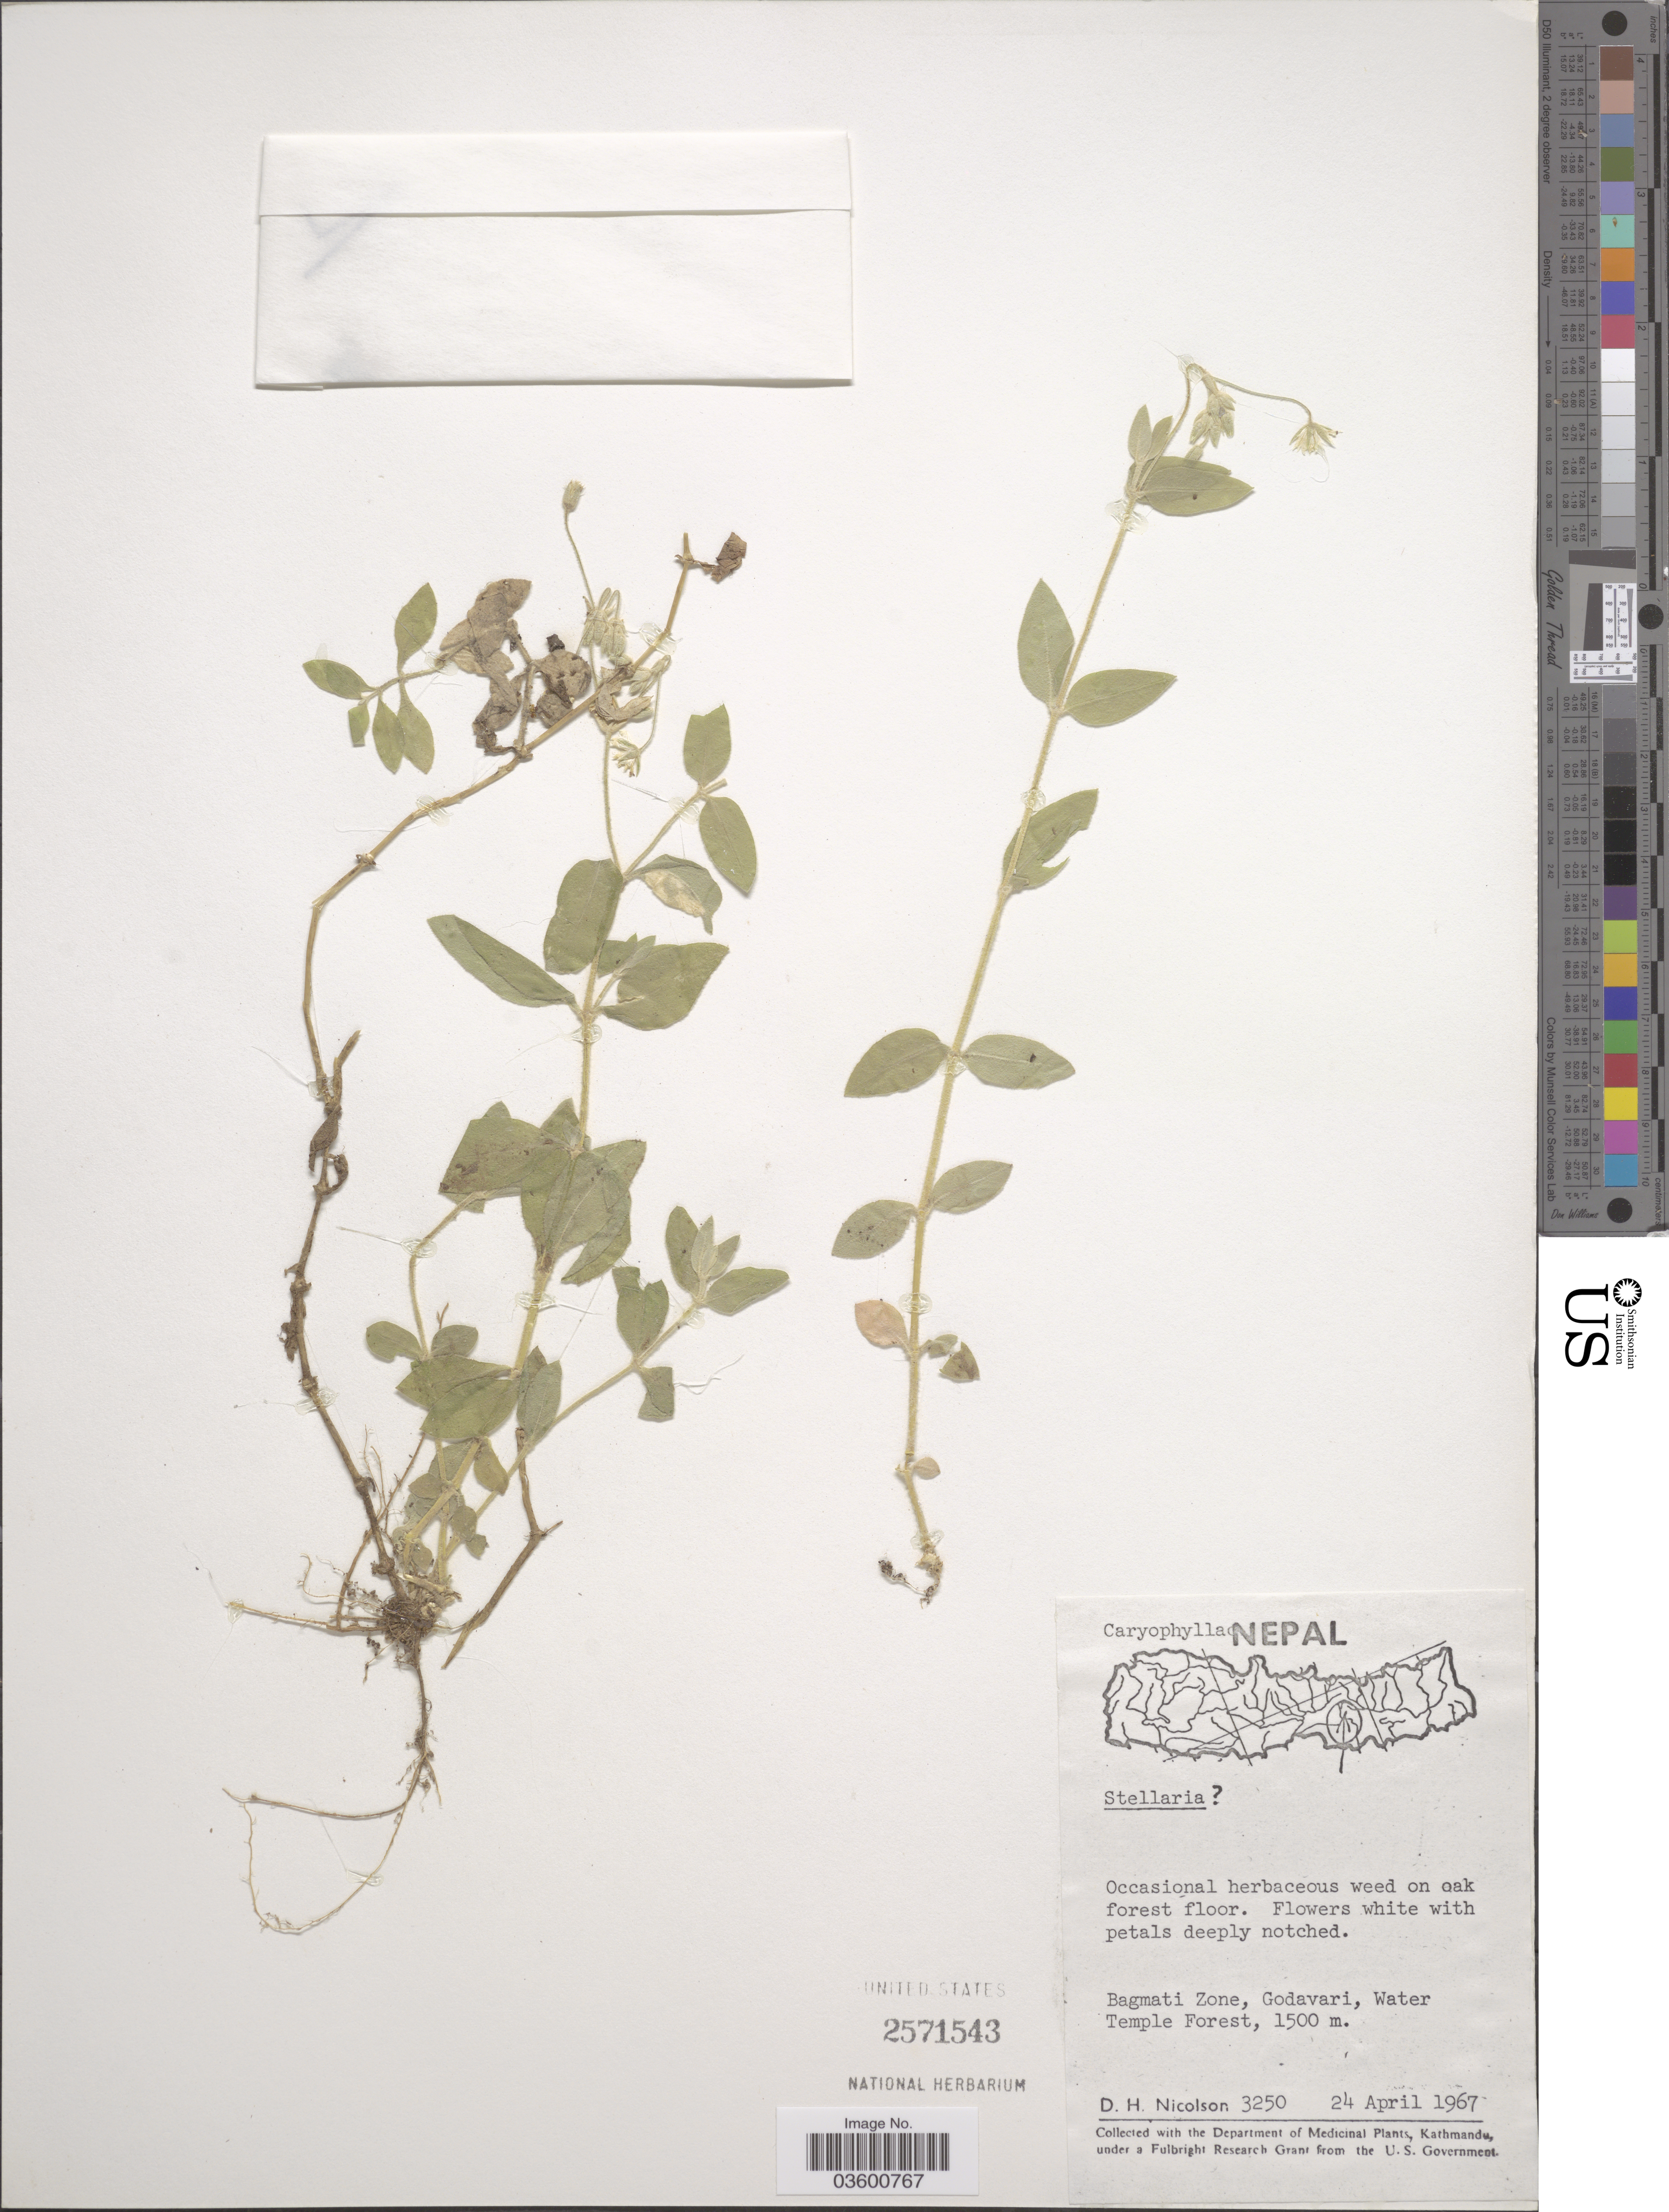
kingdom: Plantae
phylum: Tracheophyta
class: Magnoliopsida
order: Caryophyllales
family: Caryophyllaceae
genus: Stellaria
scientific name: Stellaria sp.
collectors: D. H. Nicolson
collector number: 3250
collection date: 1967-04-24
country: Nepal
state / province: Bagmati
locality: Bagmati Zone, Godavari, Water Temple Forest.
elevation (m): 1500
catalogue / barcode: US 2571543